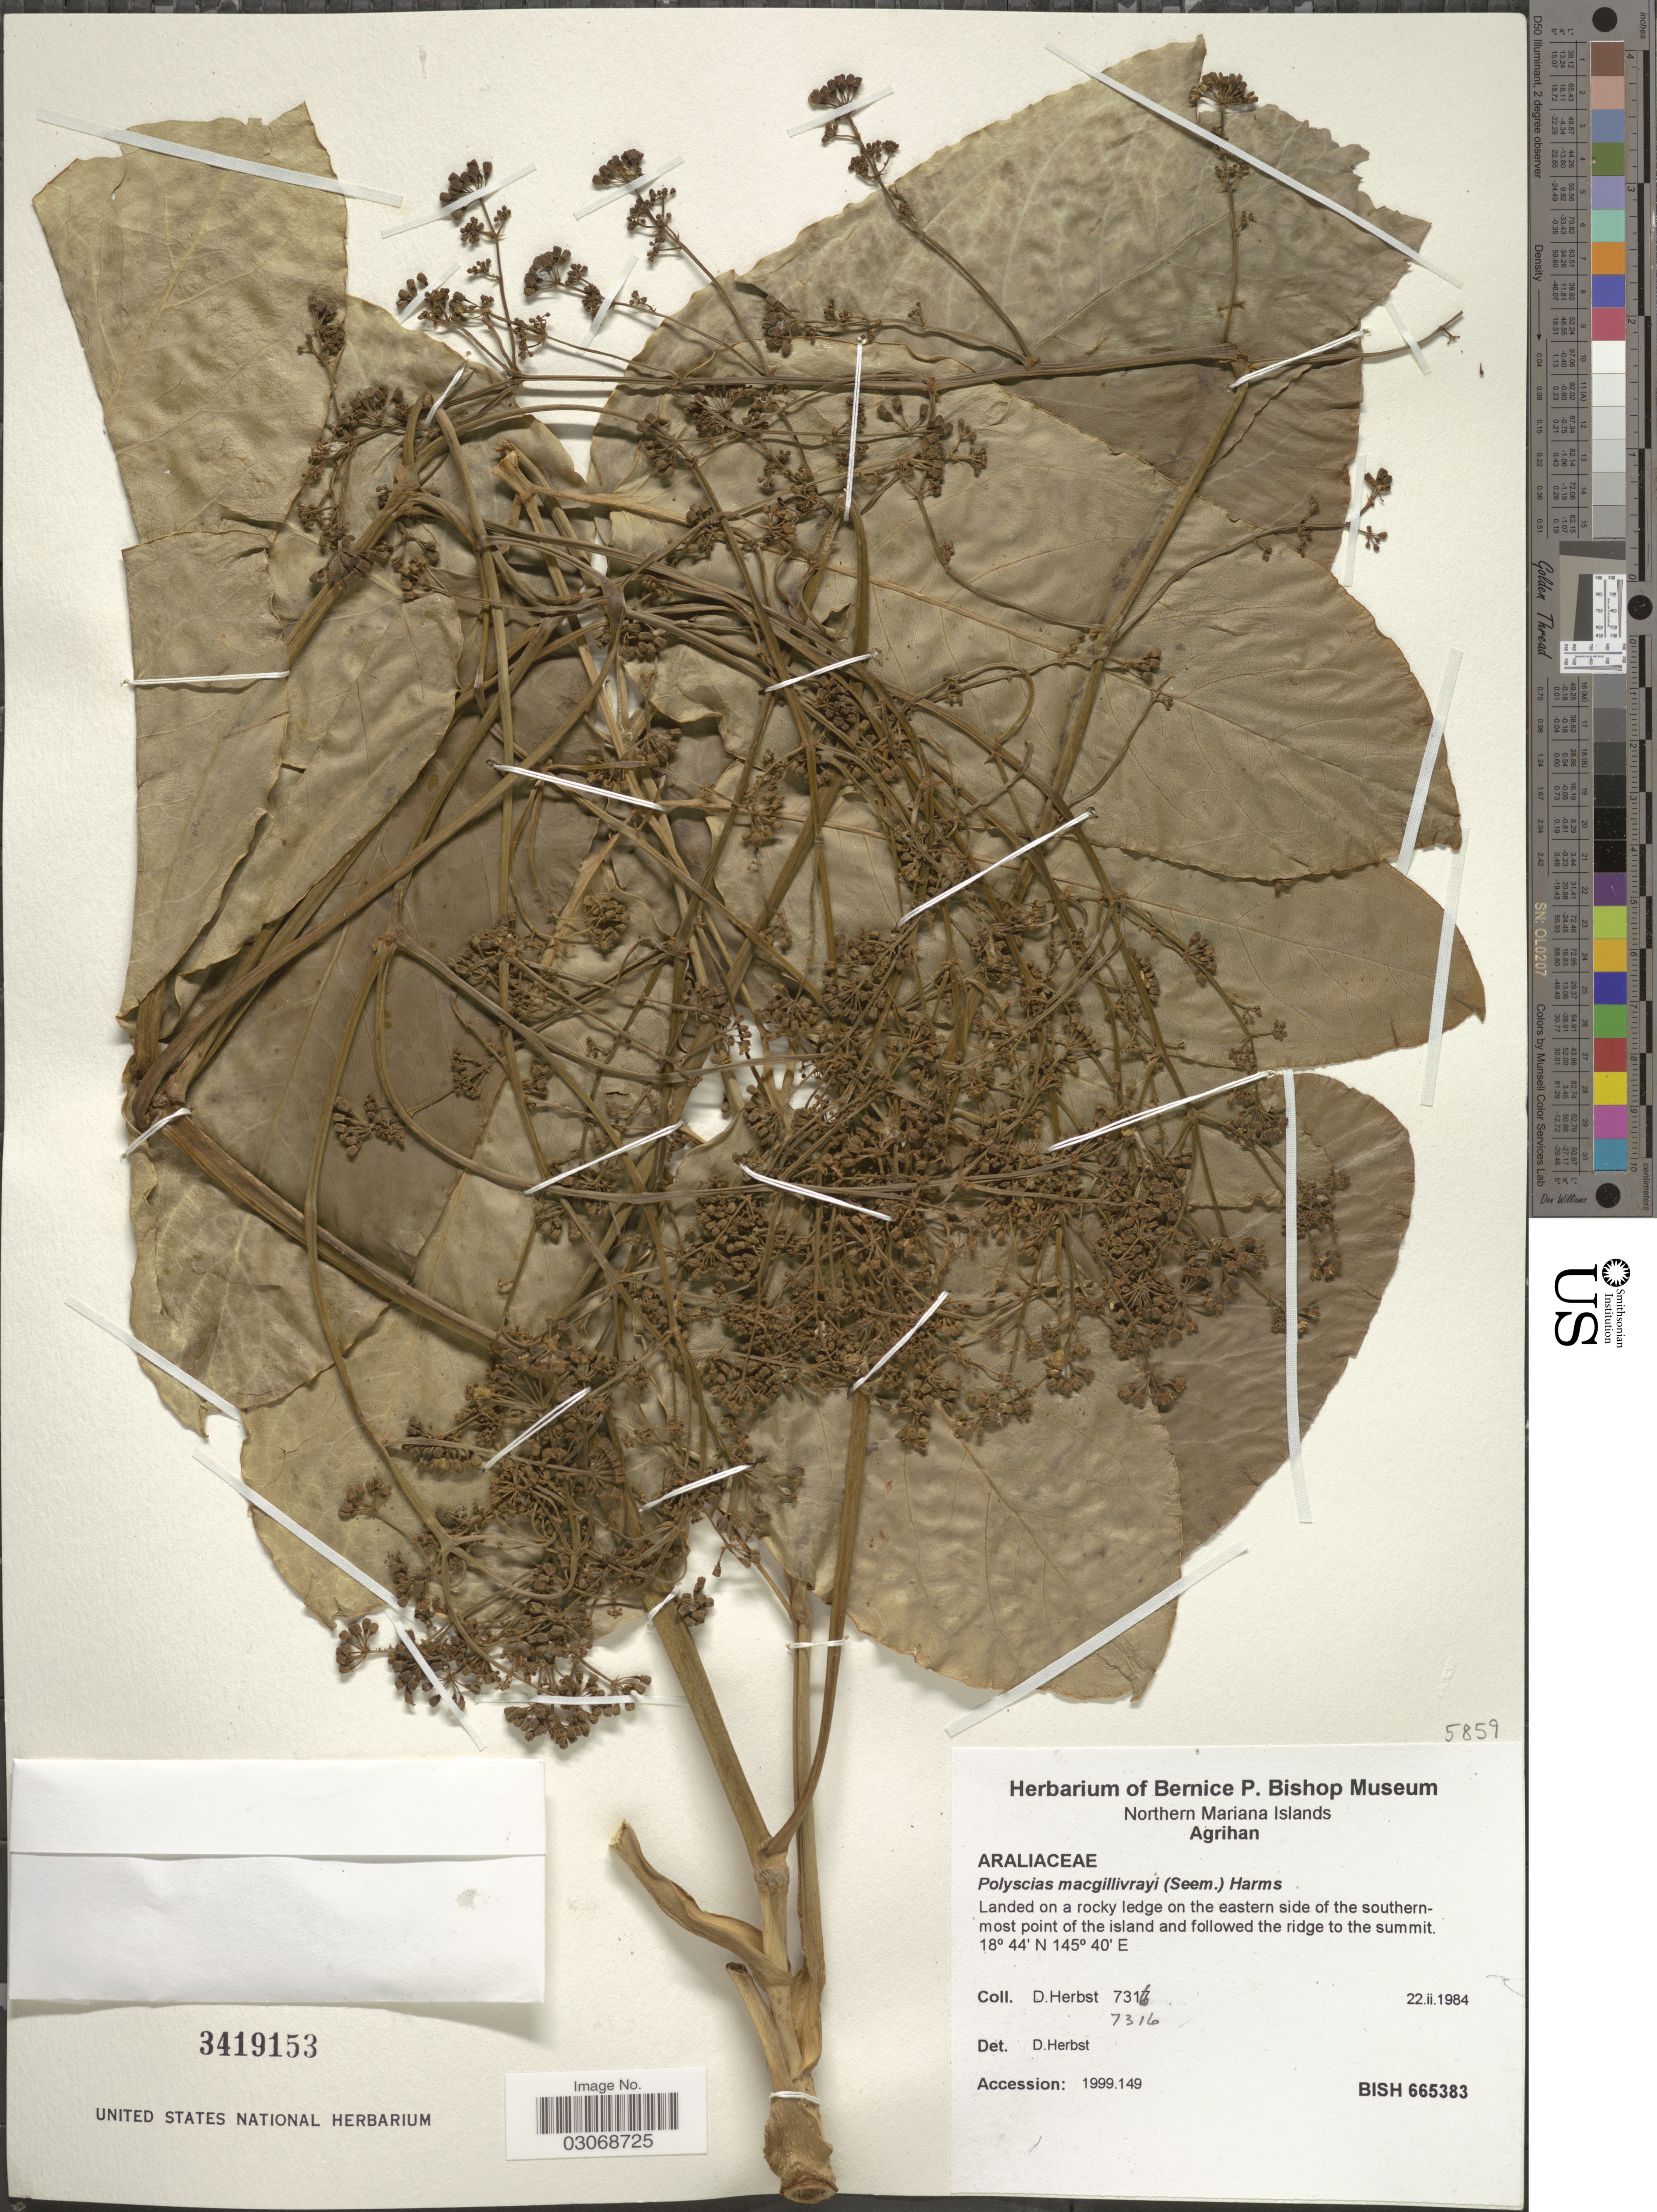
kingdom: Plantae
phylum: Tracheophyta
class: Magnoliopsida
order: Apiales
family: Araliaceae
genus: Polyscias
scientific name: Polyscias macgillivrayi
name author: Harms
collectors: D. Herbst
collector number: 7316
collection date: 1984-02-22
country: Northern Mariana Islands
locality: Agrihan, Landed on a rocky ledge on the eastern side of the southernmost point of the island and followed the ridge to the summit.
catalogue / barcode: US 3419153